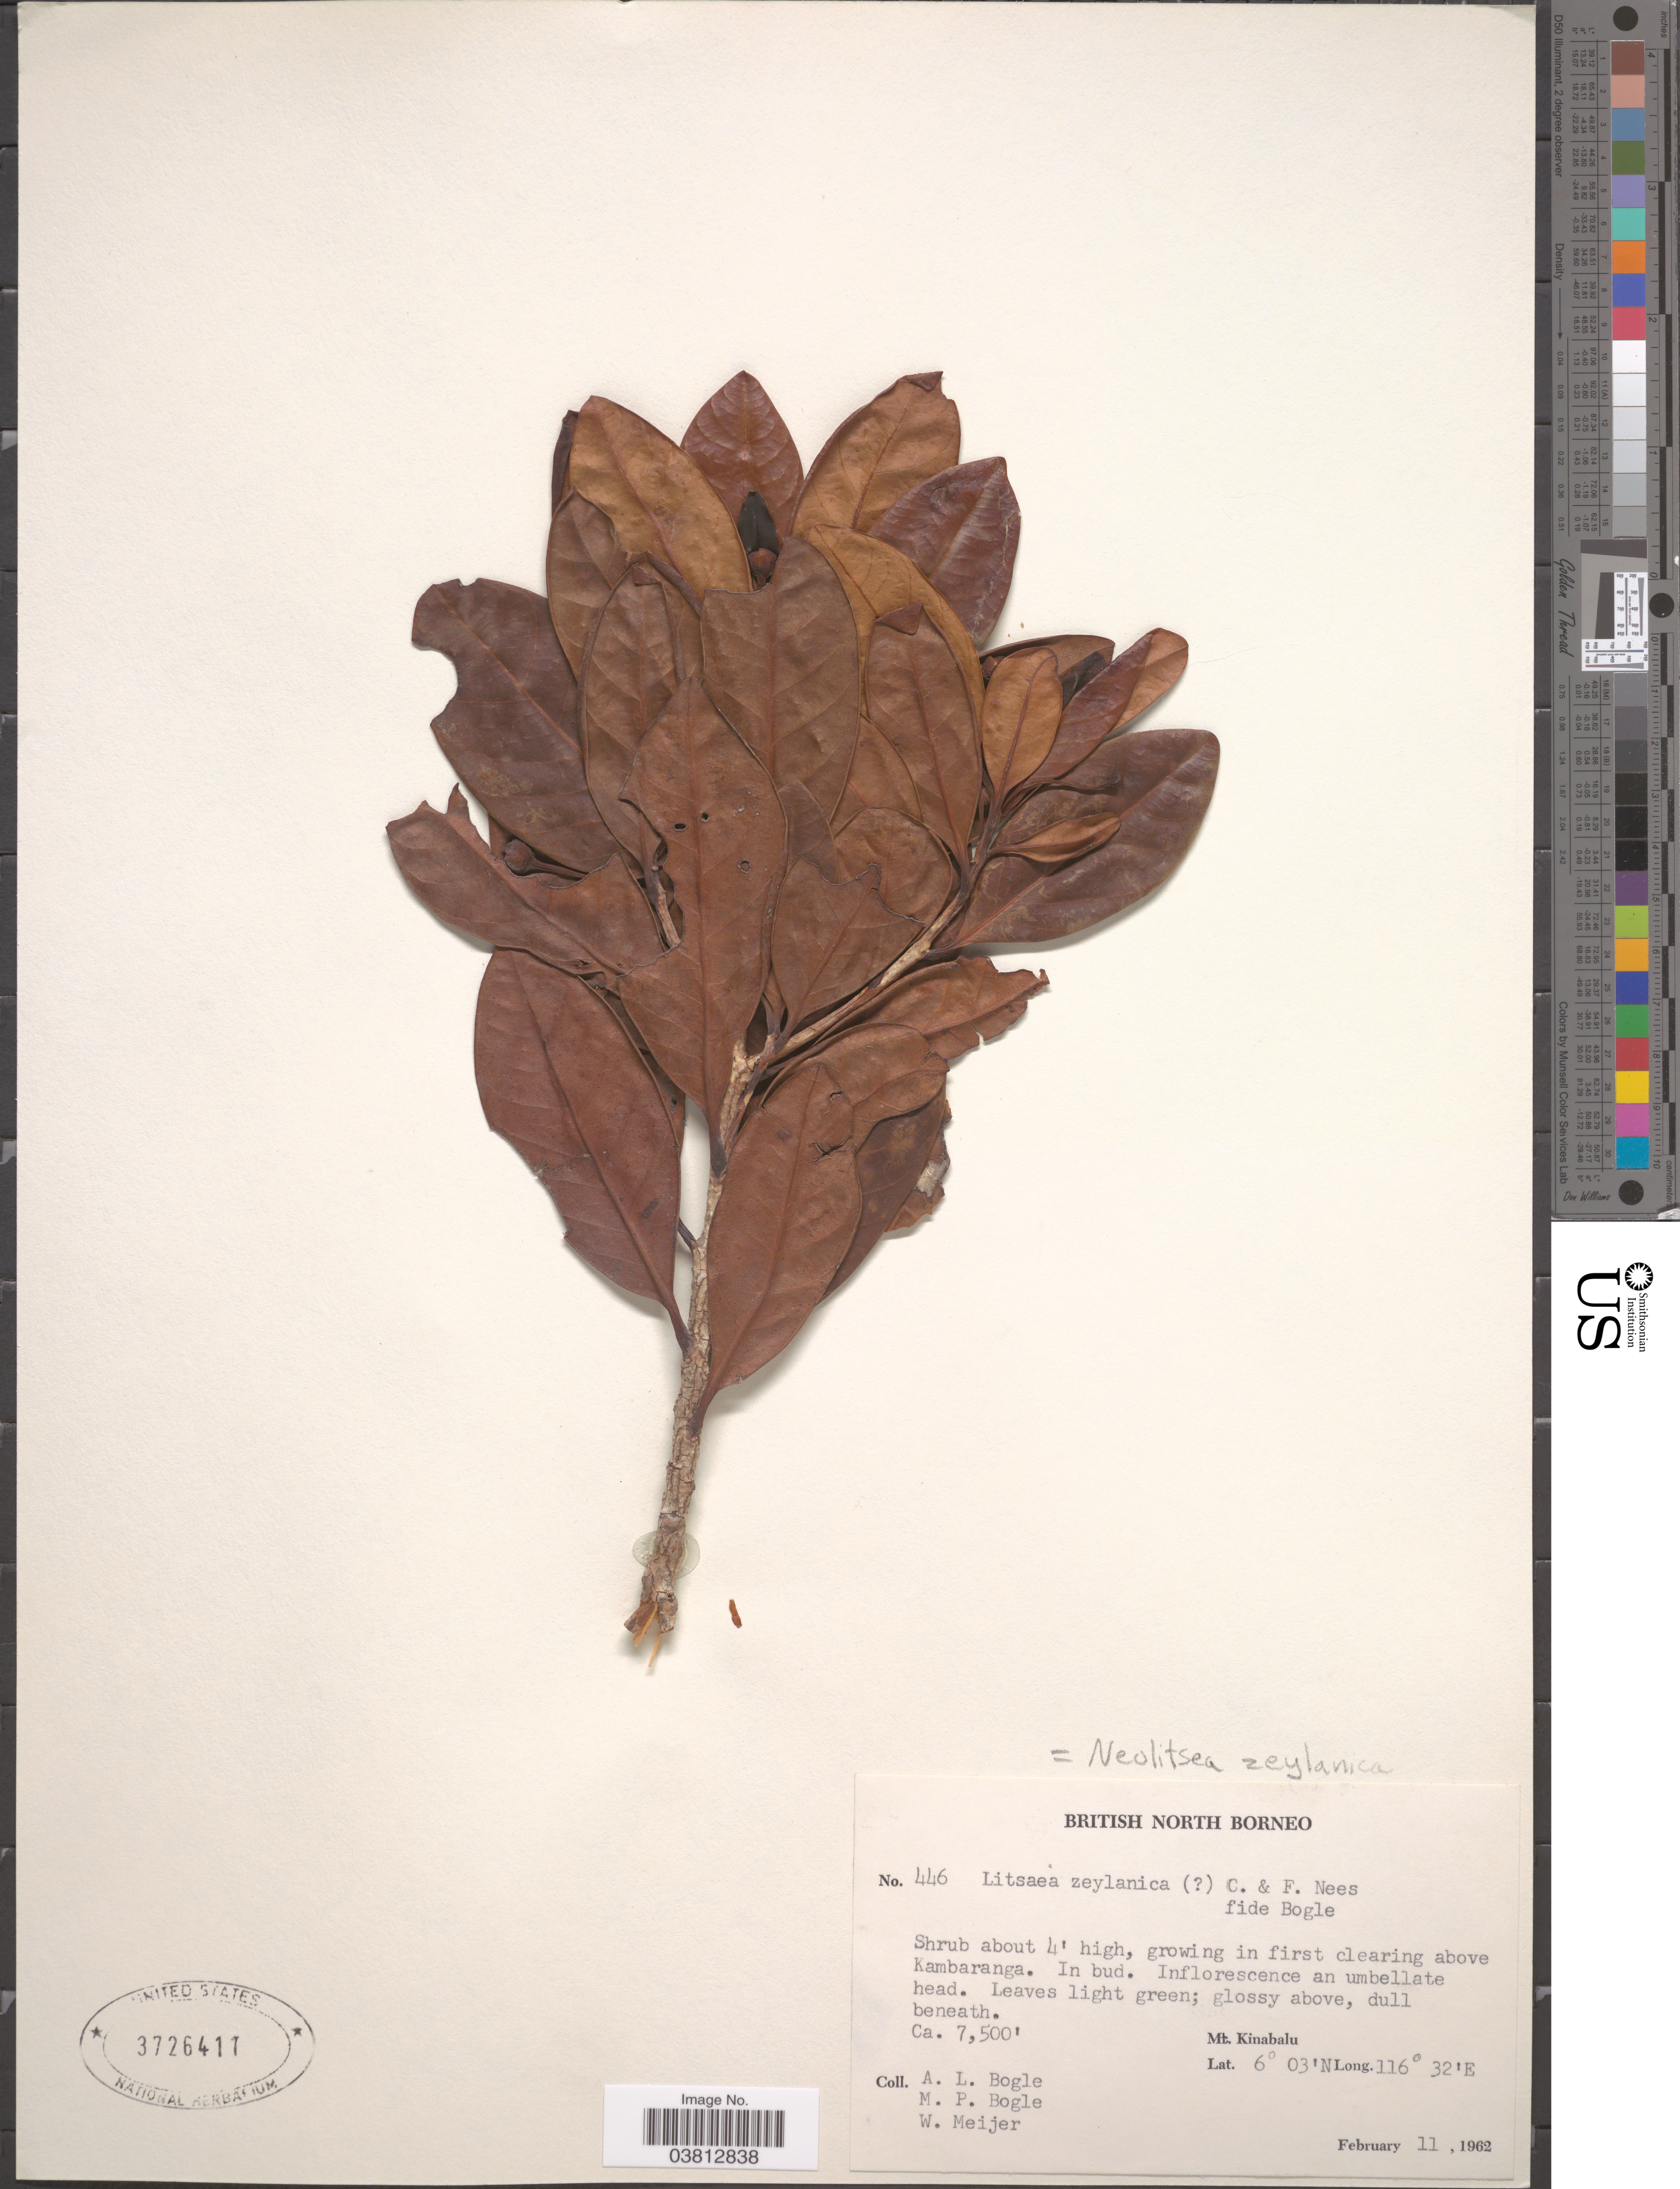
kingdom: Plantae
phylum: Tracheophyta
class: Magnoliopsida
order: Laurales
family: Lauraceae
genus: Neolitsea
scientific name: Neolitsea zeylanica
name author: (Nees & T. Nees) Merr.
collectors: Bogle, A.L., M. Bogle & W. Meijer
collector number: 446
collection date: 1962-02-11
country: Malaysia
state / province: Sabah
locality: British North Borneo. In first clearing above Kambaranga. Mt. Kinabalu.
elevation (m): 2286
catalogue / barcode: US 3726411